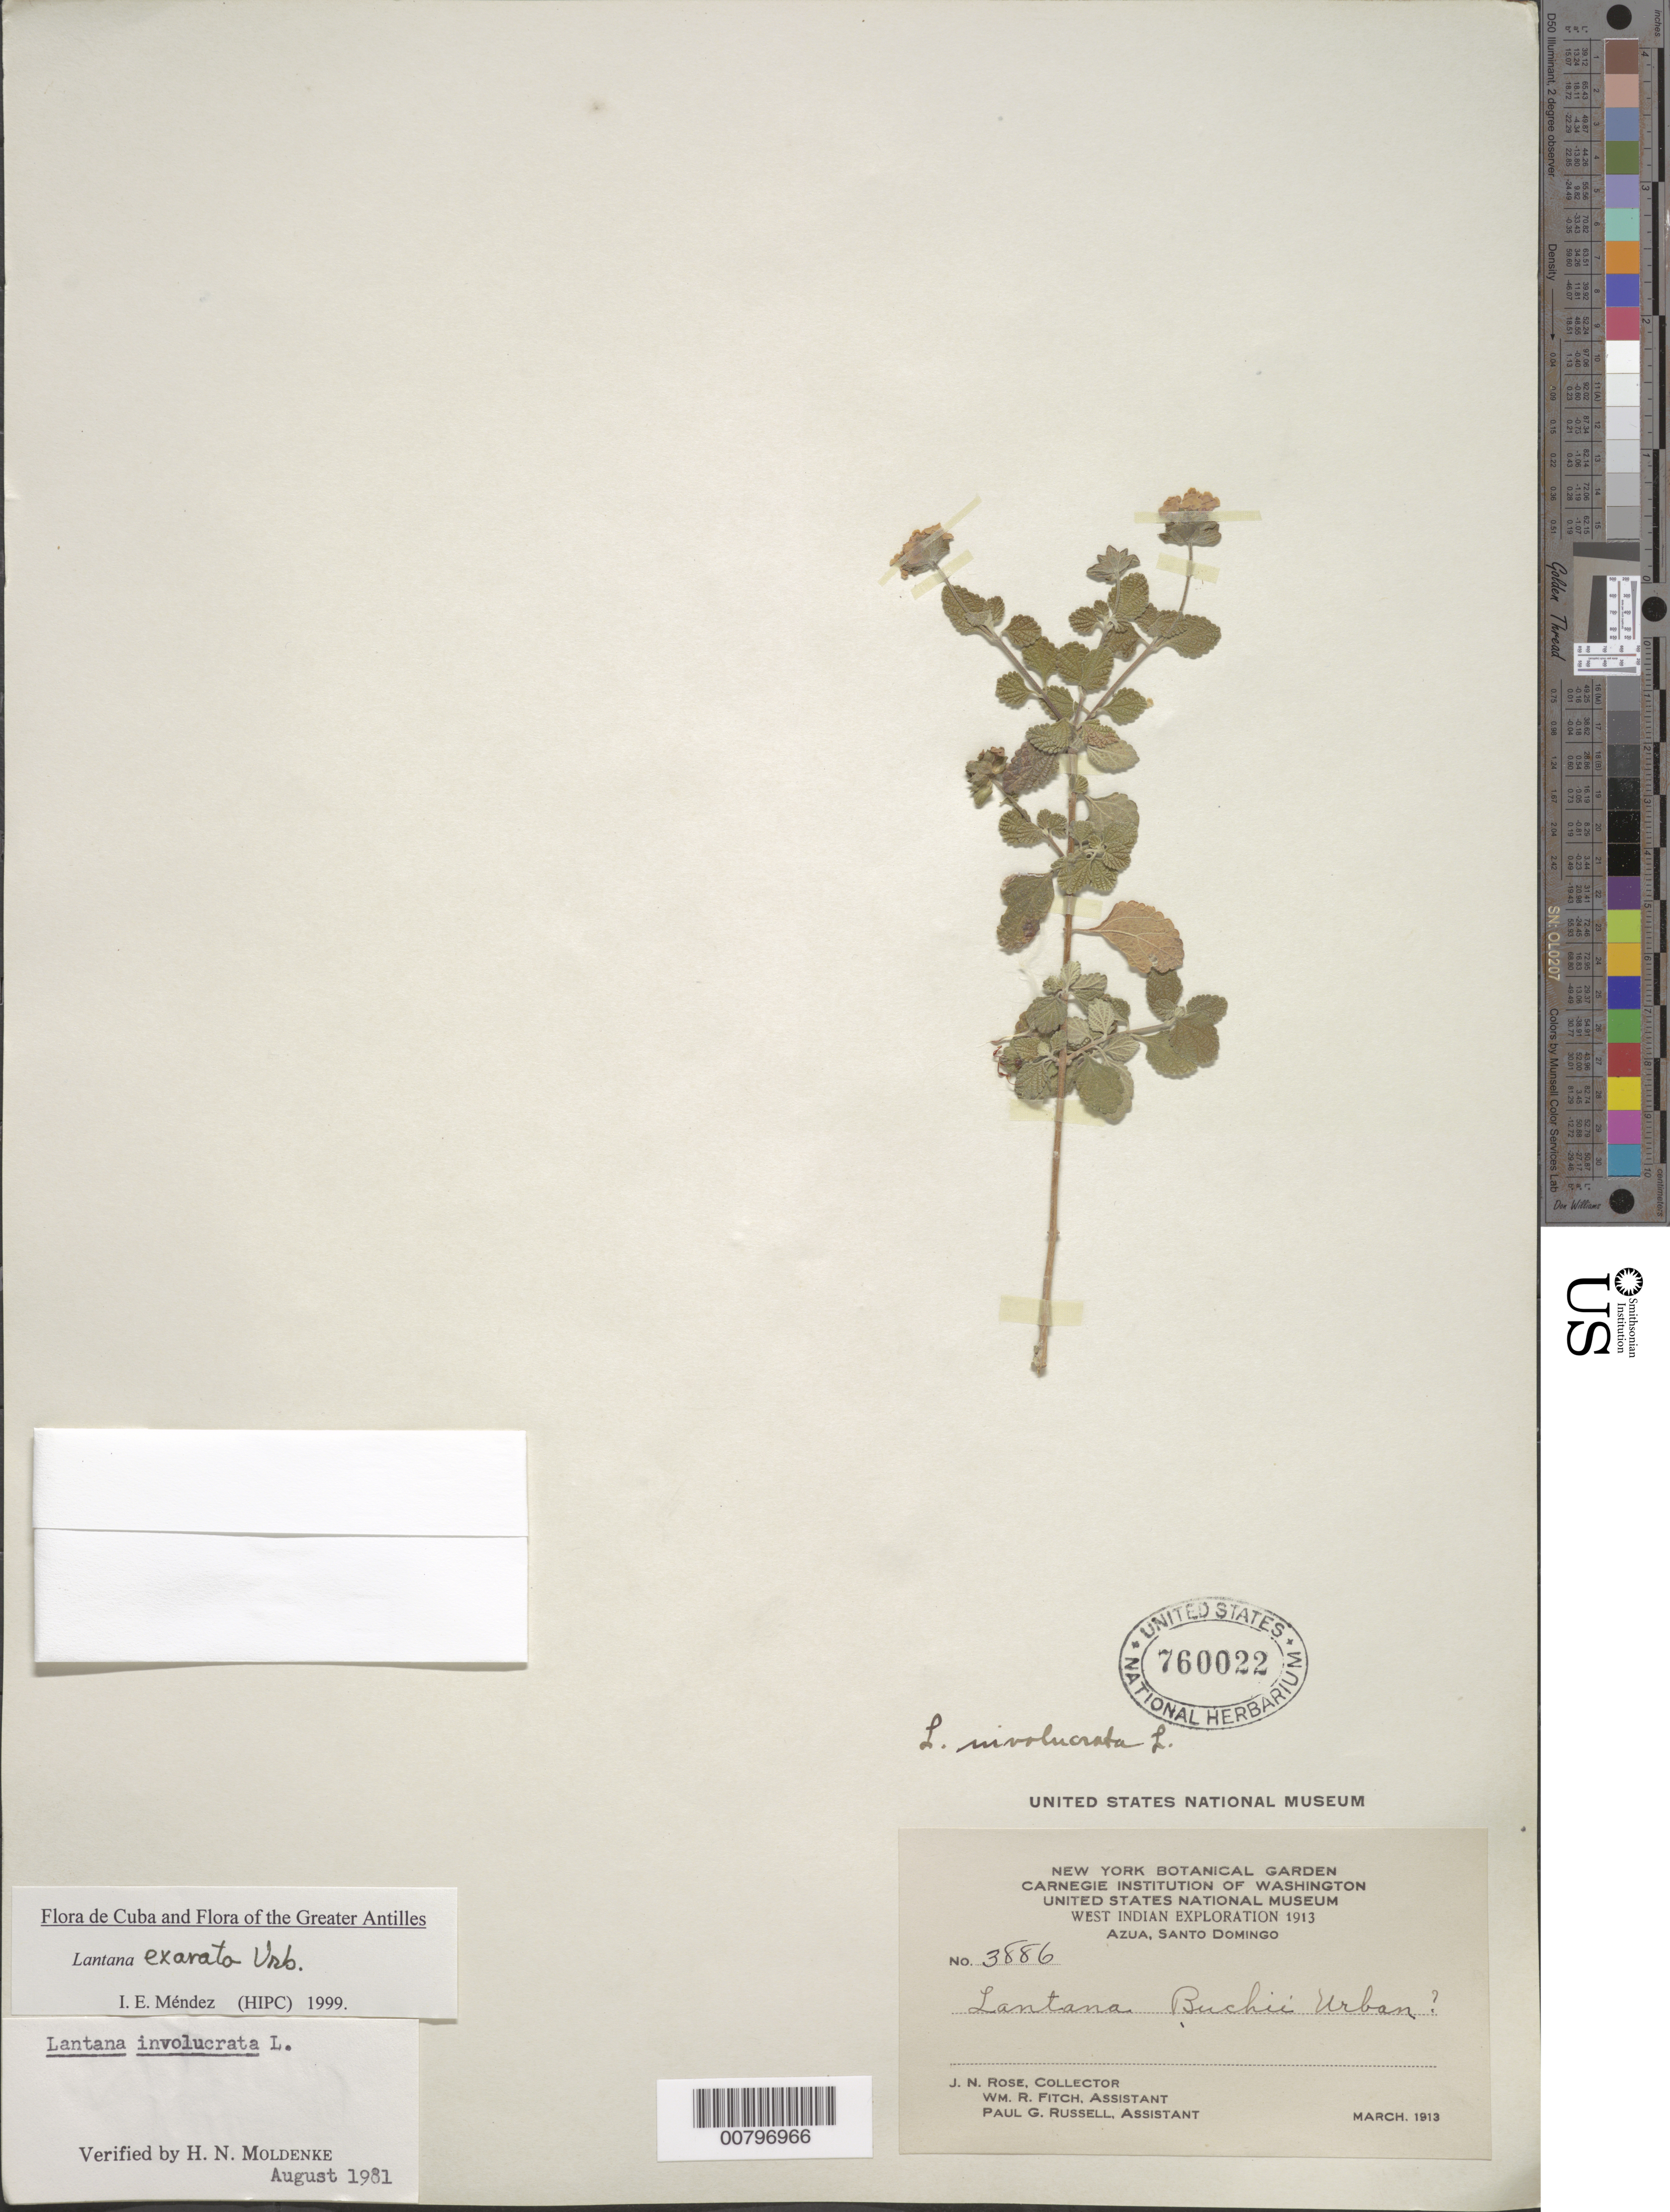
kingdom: Plantae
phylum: Tracheophyta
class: Magnoliopsida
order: Lamiales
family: Verbenaceae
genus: Lantana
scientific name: Lantana exarata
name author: Urb. & Ekman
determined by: Méndez, Isidro E., (HIPC)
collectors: J. N. Rose, W. R. Fitch & P. G. Russell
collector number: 3886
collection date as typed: Mar 1913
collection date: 1913-03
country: Dominican Republic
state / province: Azua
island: Hispaniola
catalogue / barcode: US 760022